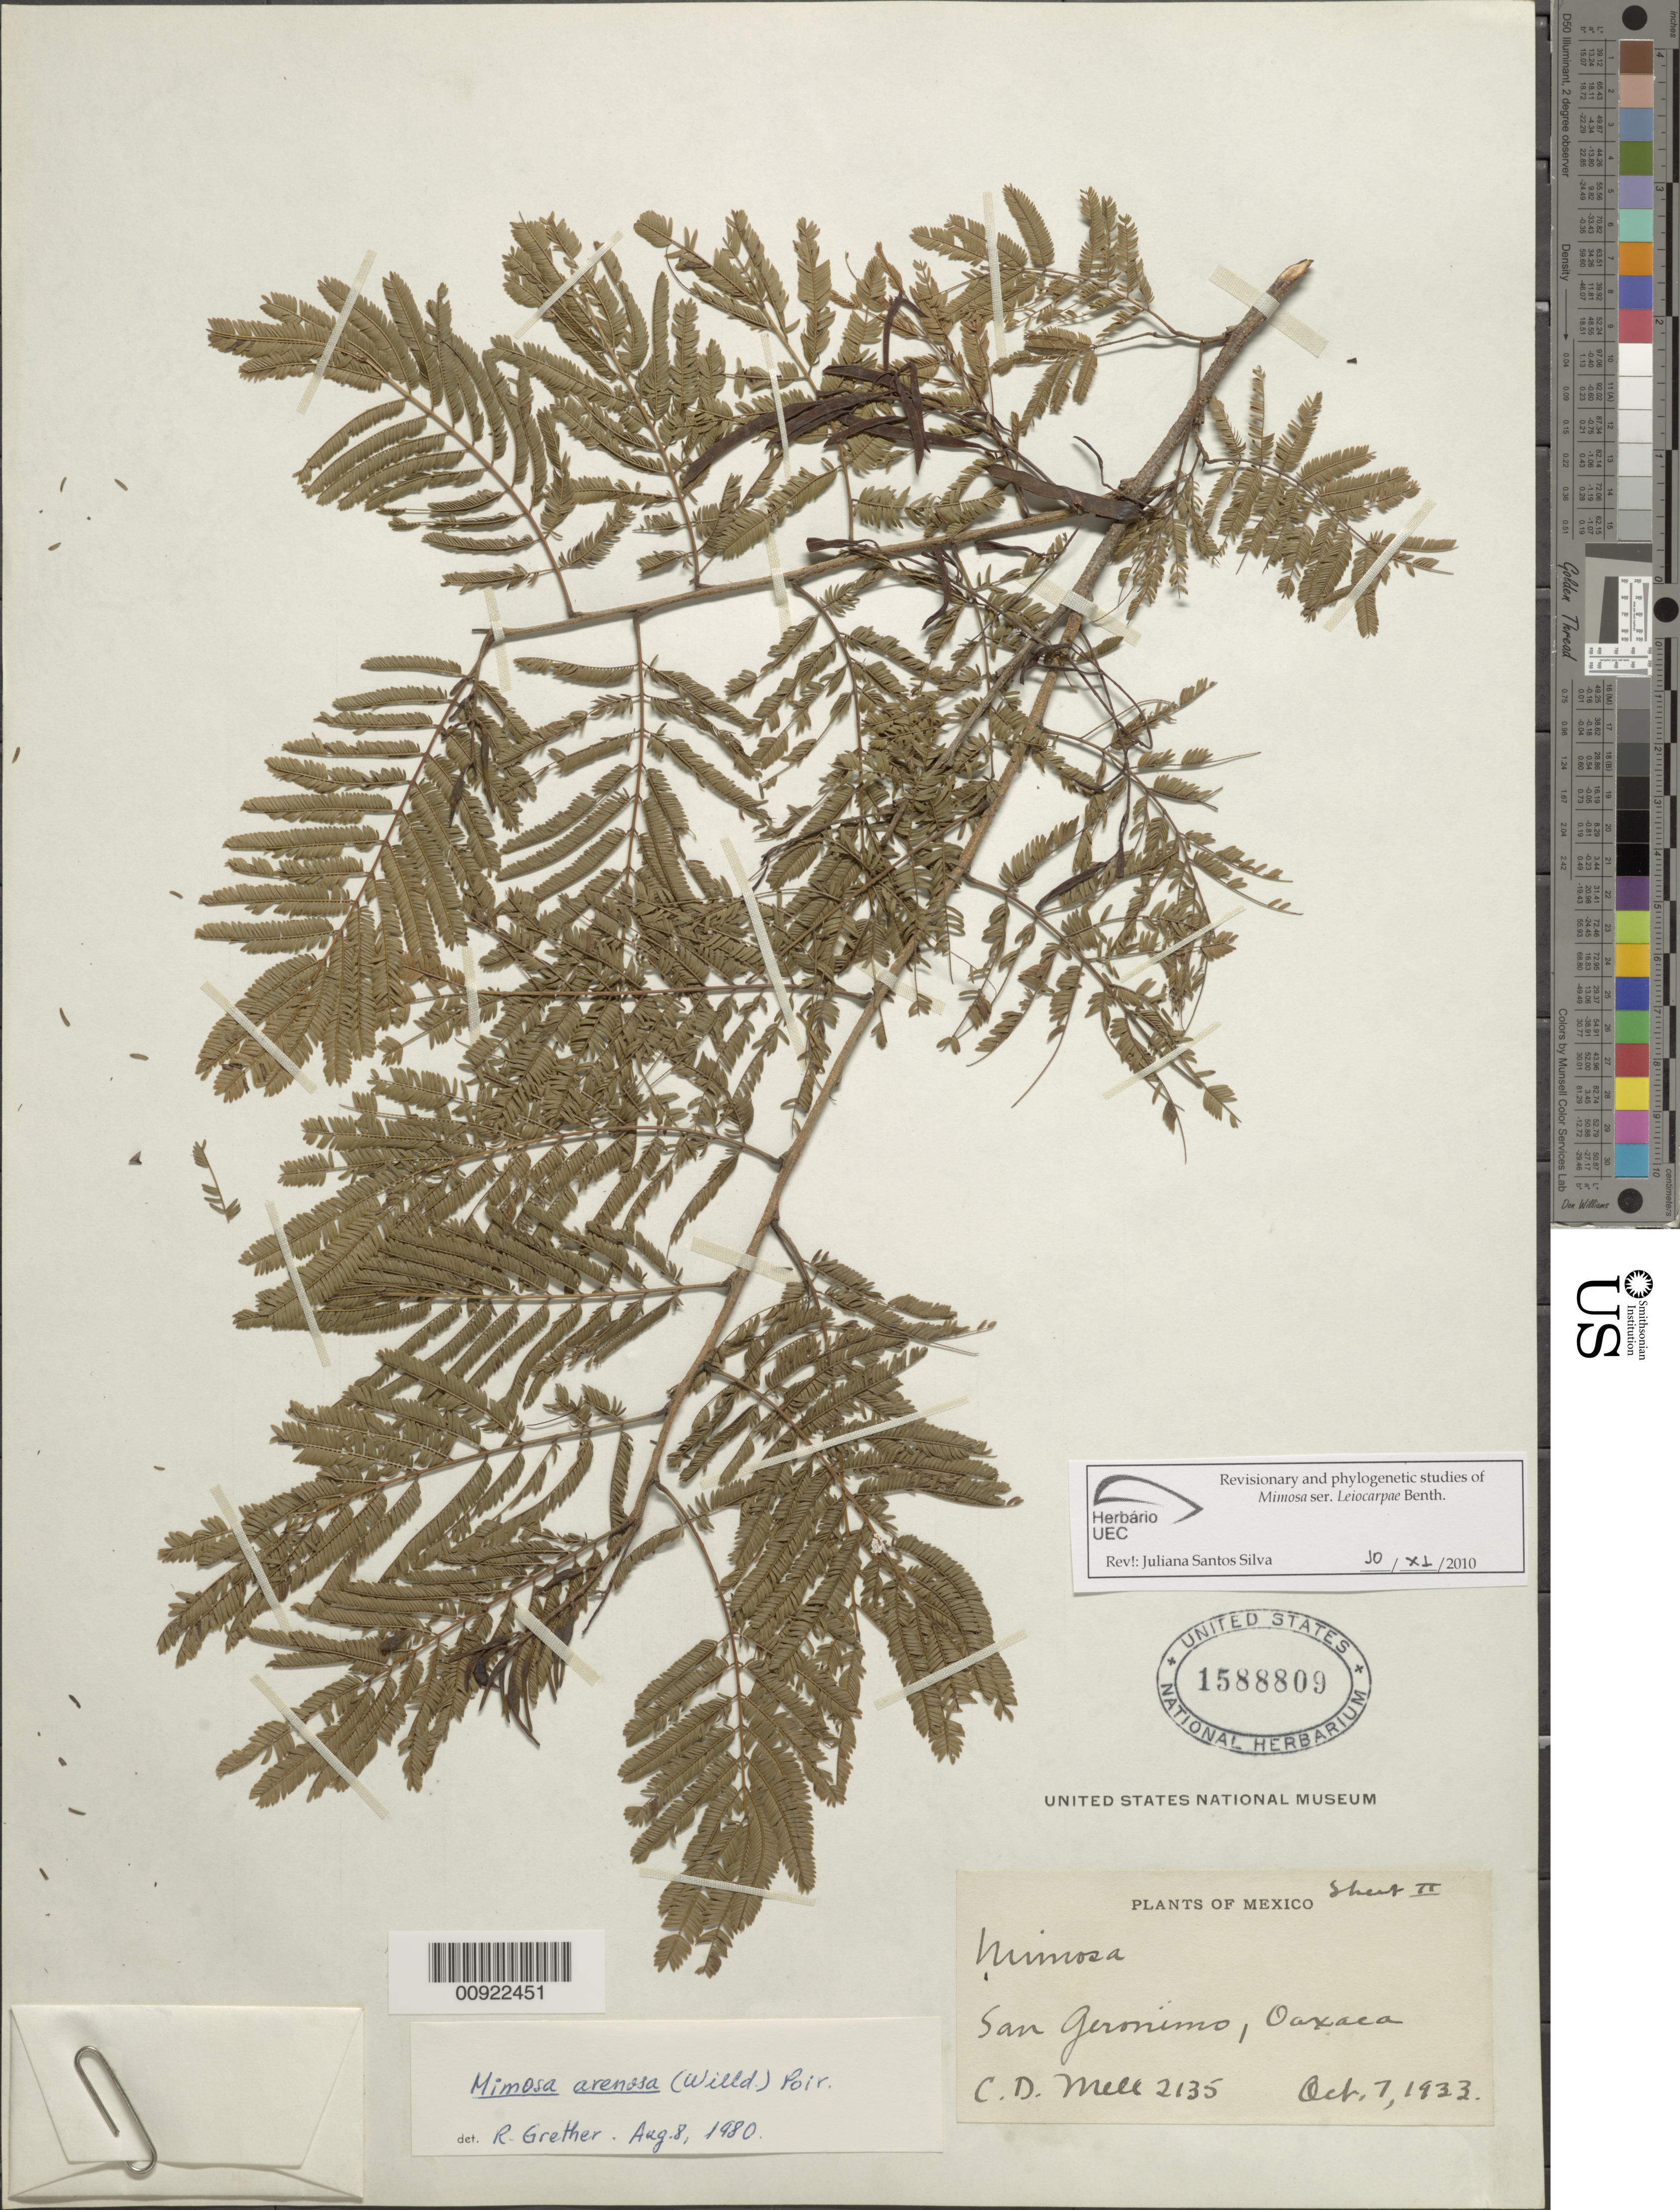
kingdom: Plantae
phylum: Tracheophyta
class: Magnoliopsida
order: Fabales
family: Fabaceae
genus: Mimosa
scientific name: Mimosa arenosa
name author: (Willd.) Poir.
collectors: C. D. Mell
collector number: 2135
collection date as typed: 07 Oct 1933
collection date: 1933-10-07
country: Mexico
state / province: Oaxaca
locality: San Geronimo, Oaxaca.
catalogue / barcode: US 1588809